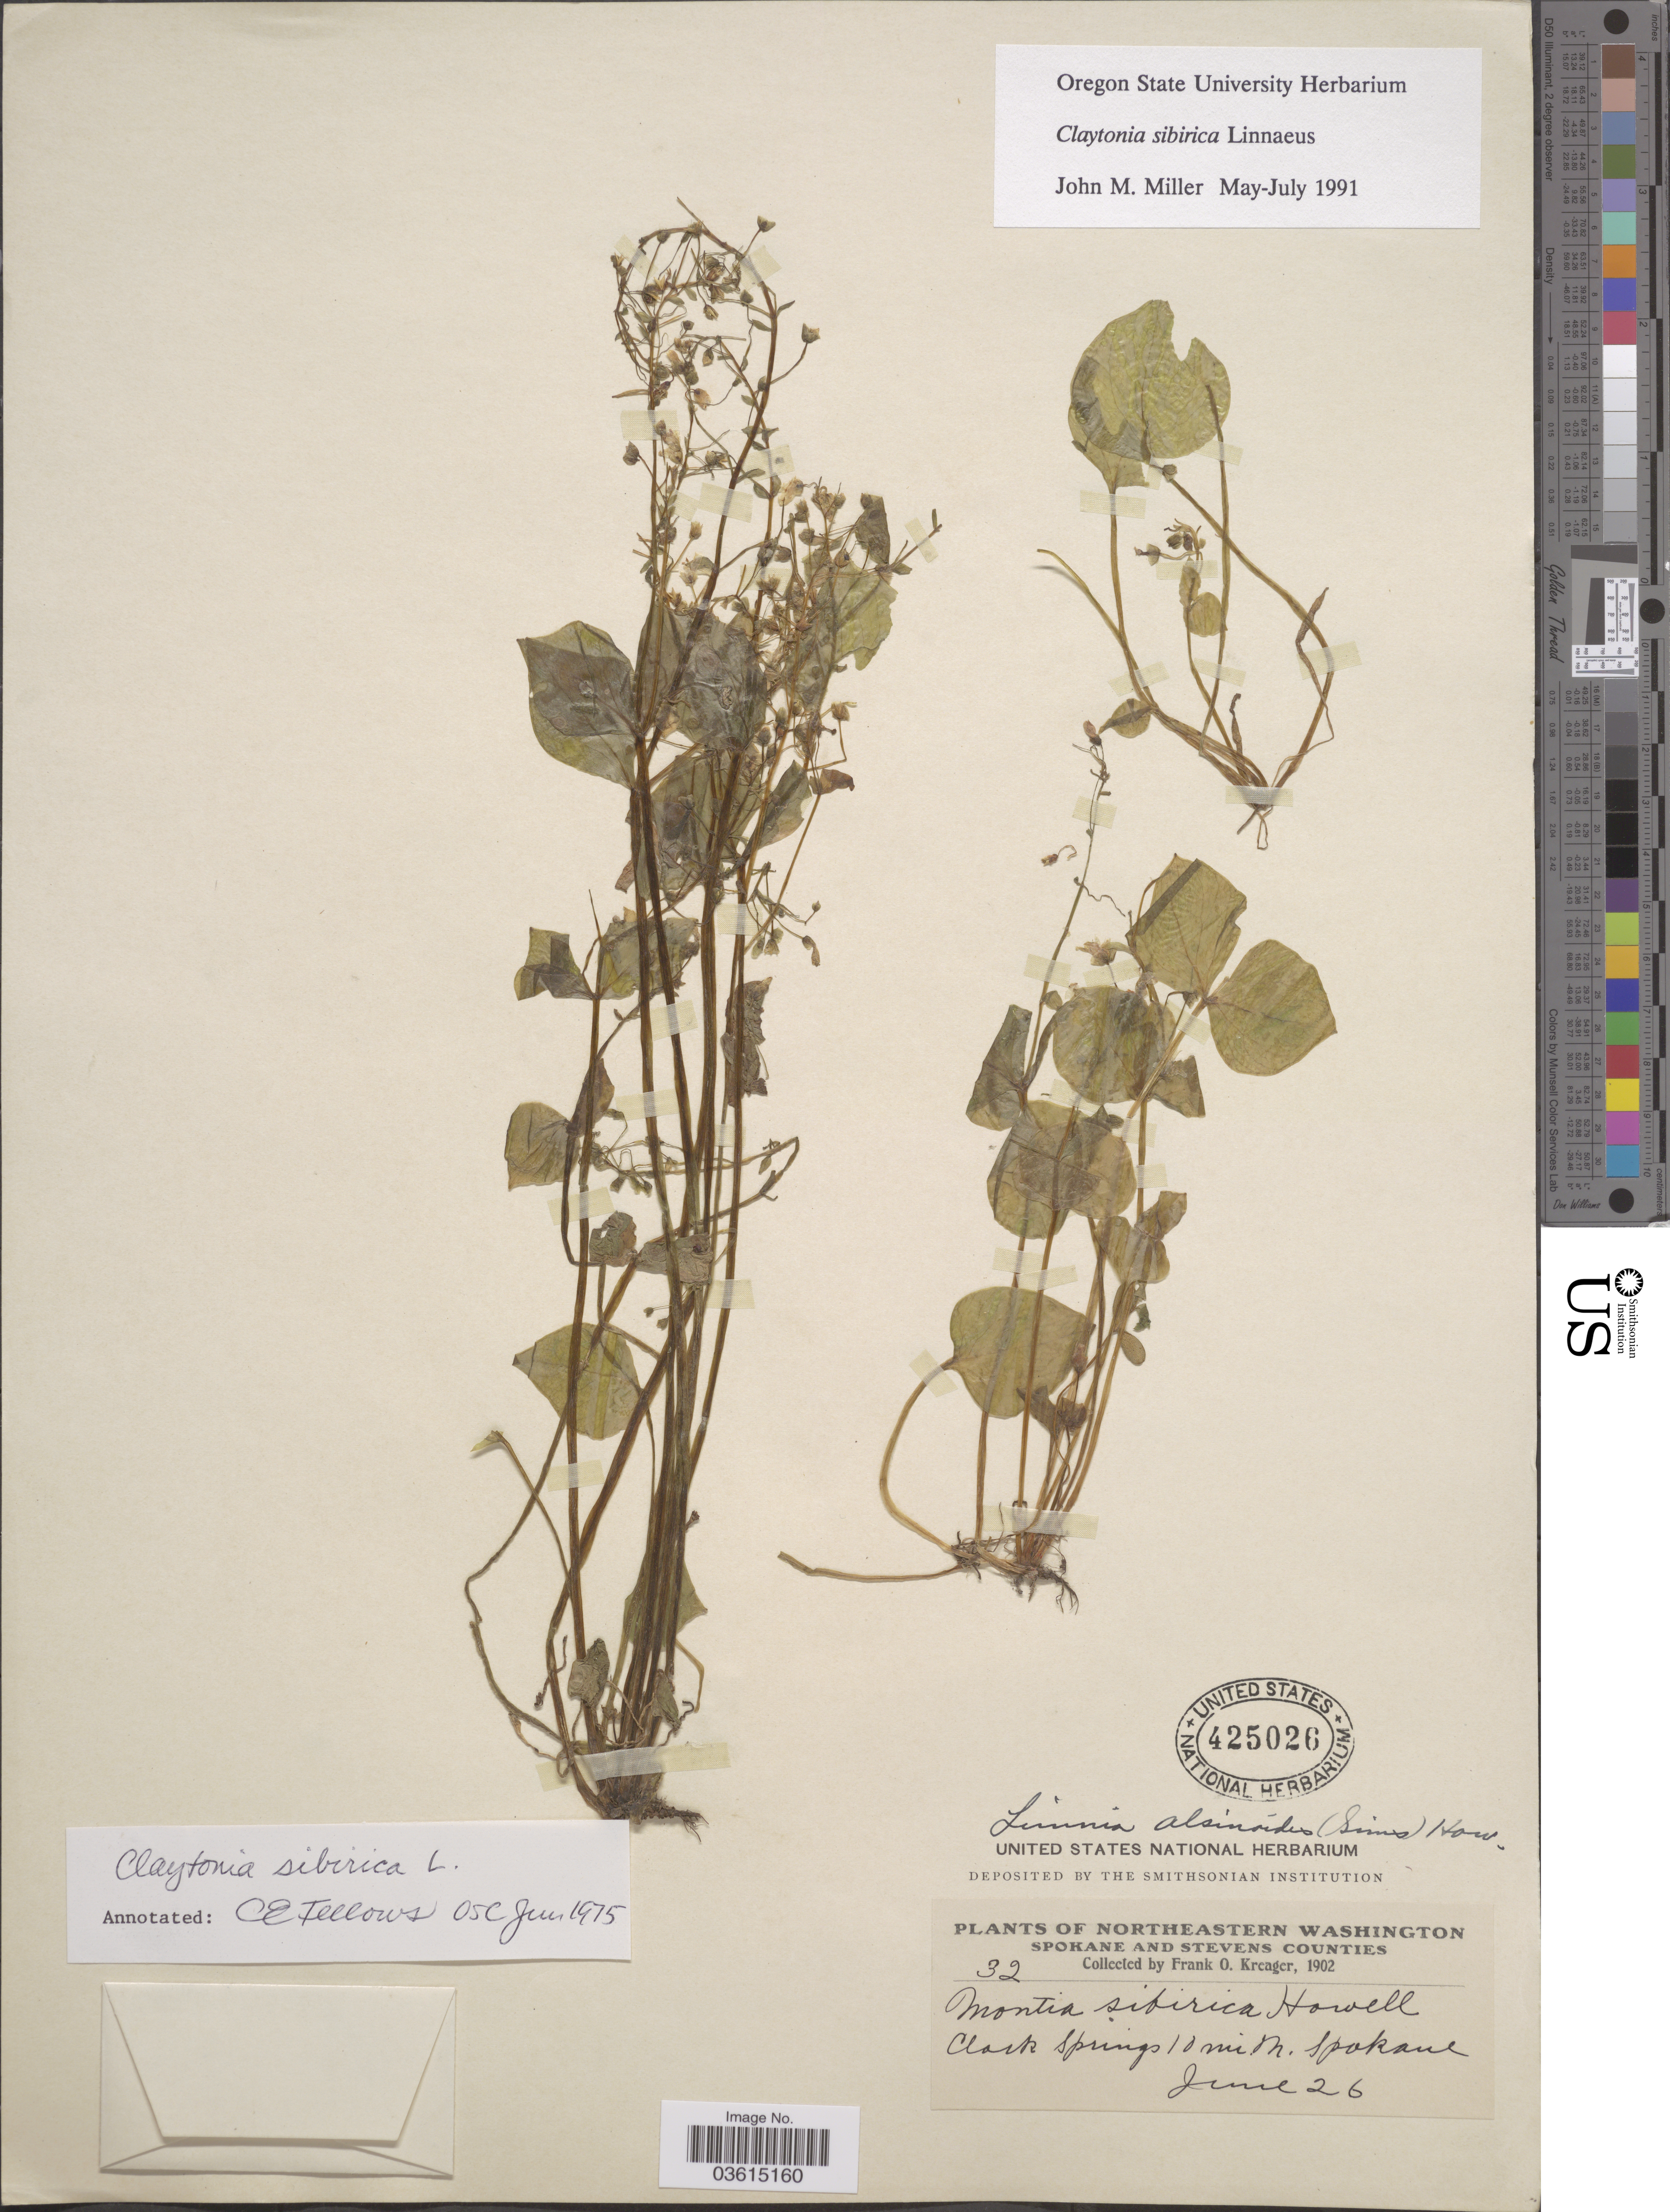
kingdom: Plantae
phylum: Tracheophyta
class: Magnoliopsida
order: Caryophyllales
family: Montiaceae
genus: Claytonia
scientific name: Claytonia sibirica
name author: L.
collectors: F. Kreager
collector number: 32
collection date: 1902-06-26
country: United States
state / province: Washington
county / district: Spokane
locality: Northeastern Washington. Spokane County. Clark Springs 10 mi. N. Spokane.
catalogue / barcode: US 425026